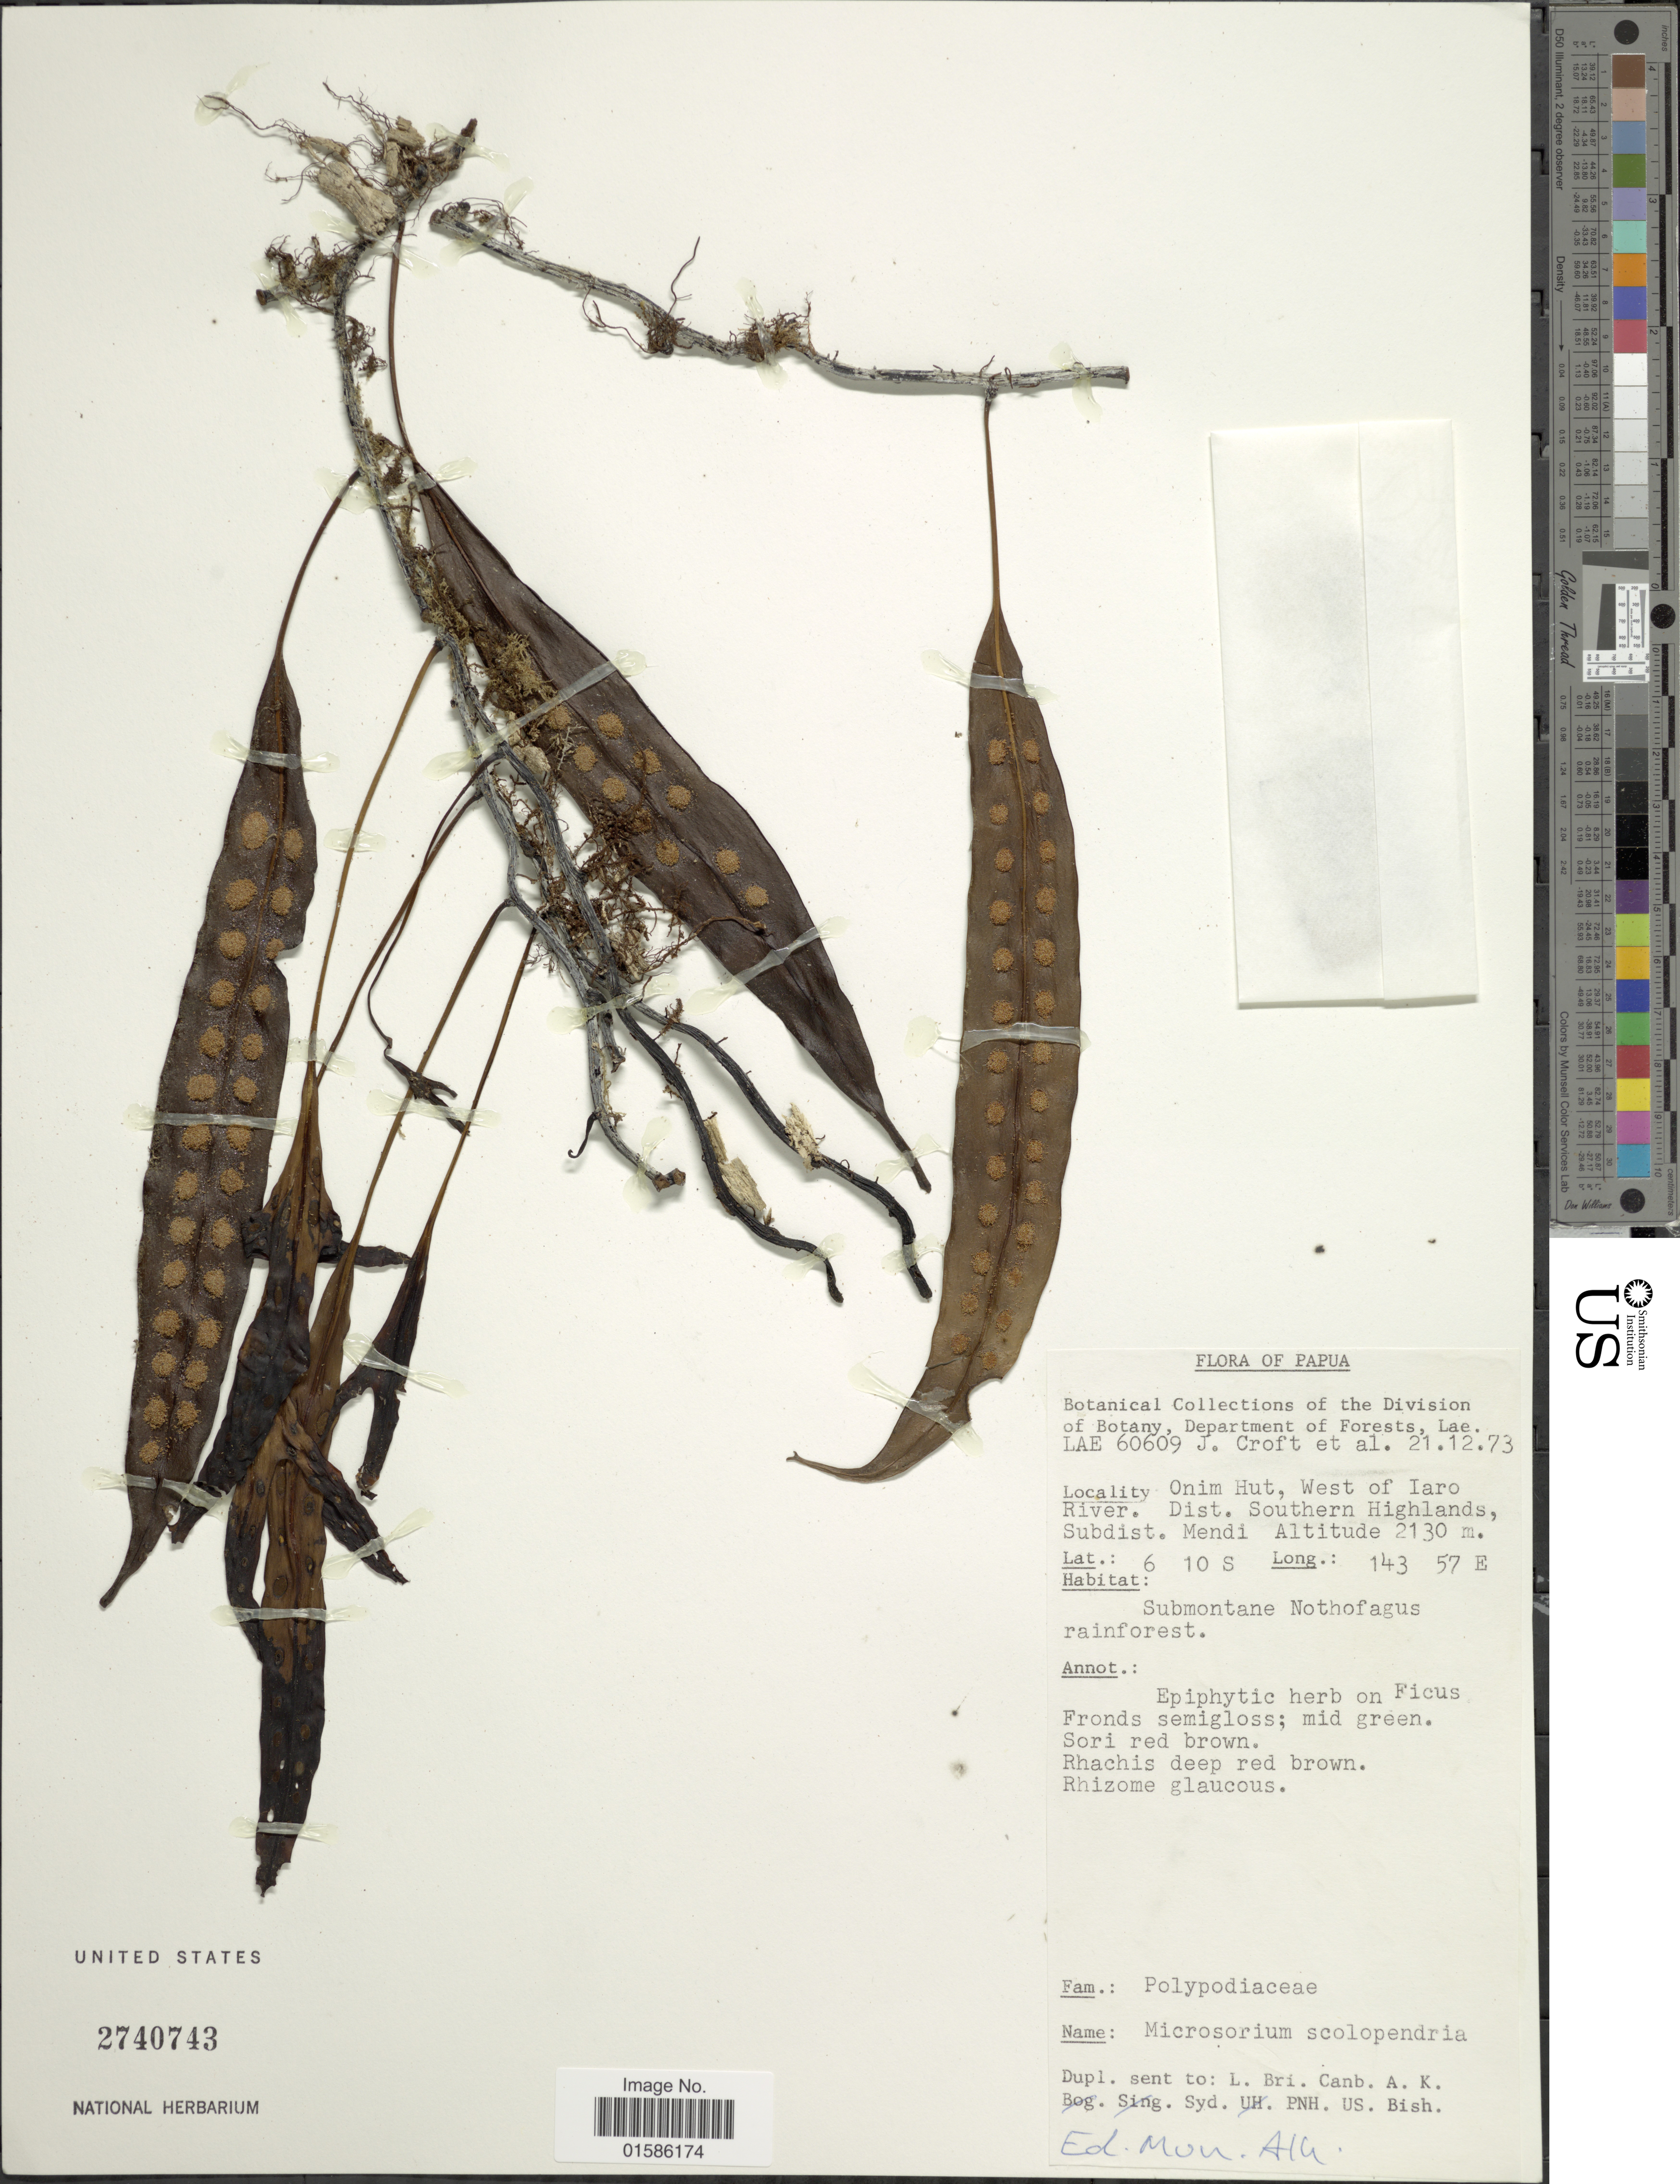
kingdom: Plantae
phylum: Tracheophyta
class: Polypodiopsida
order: Polypodiales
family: Polypodiaceae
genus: Microsorum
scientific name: Microsorum cromwellii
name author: (Rosenst.) Copel.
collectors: J. Croft & et al.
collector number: LAE 60609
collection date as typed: Transcribed d/m/y: 21/12/73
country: Papua New Guinea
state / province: Southern Highlands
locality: Onim Hut, West of Iaro River Dist. Southern Highlands, Subdist. Mendi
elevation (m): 2130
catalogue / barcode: US 2740743